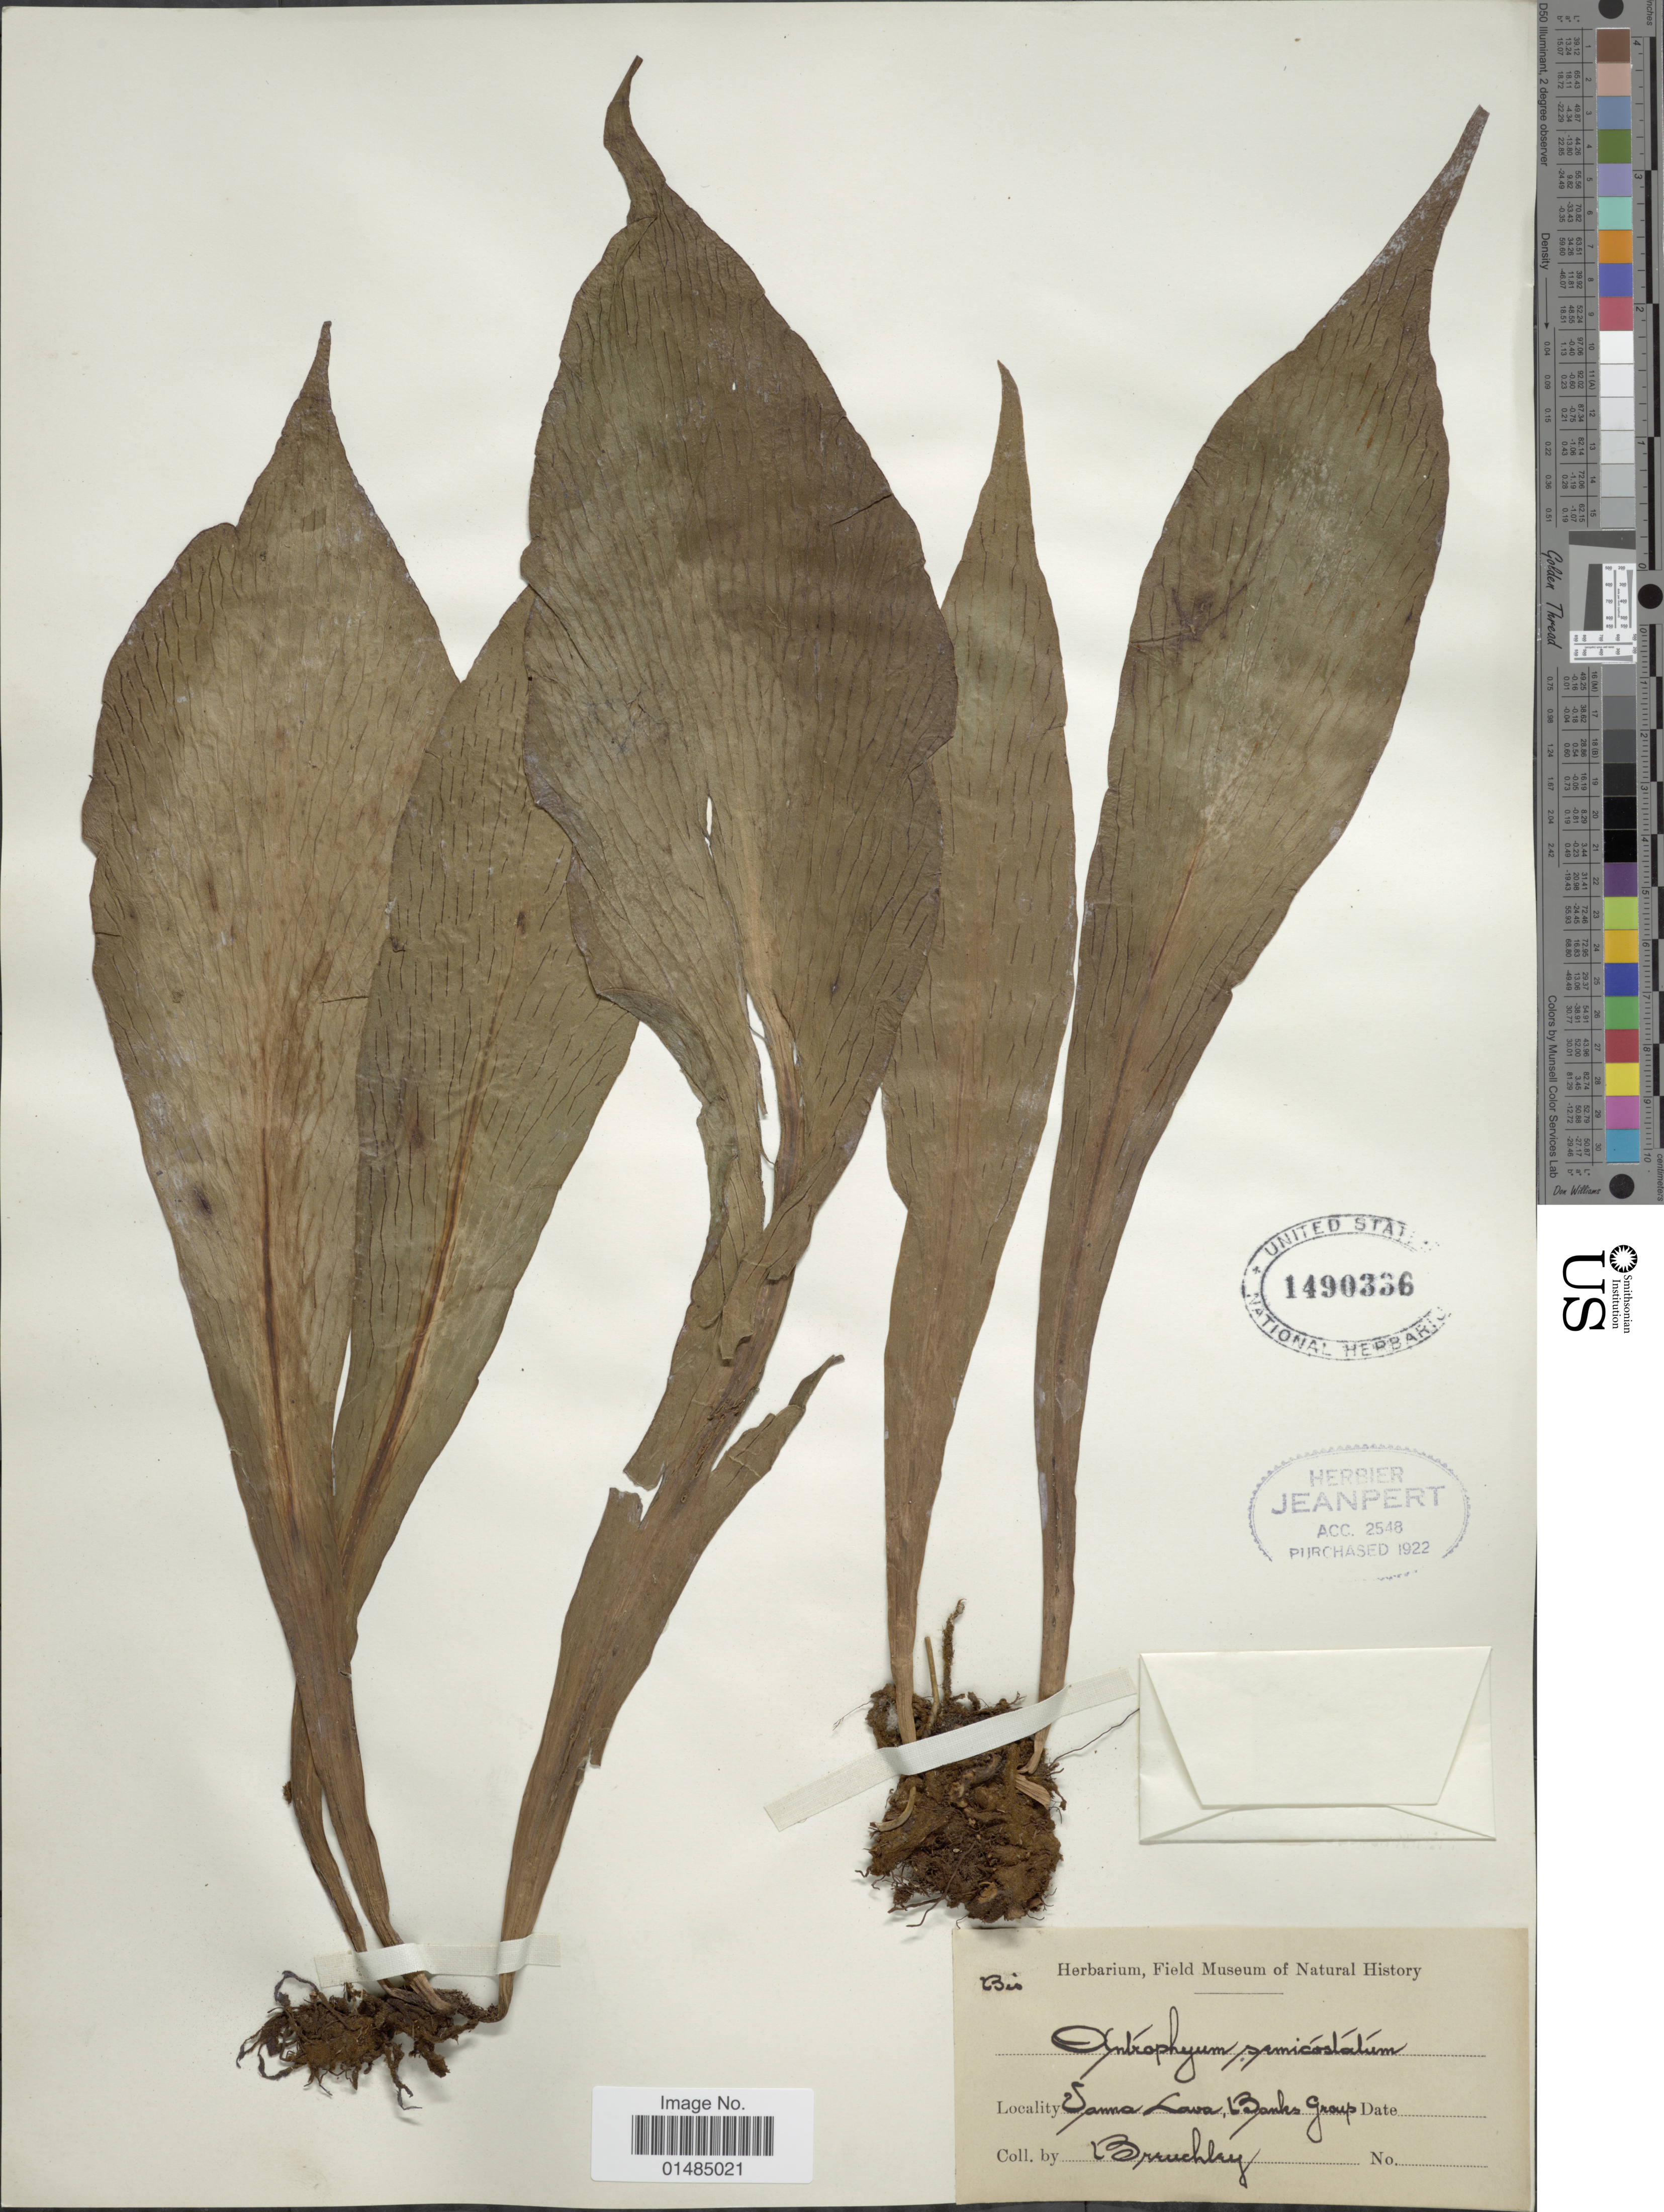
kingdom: Plantae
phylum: Tracheophyta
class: Polypodiopsida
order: Polypodiales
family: Pteridaceae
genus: Antrophyum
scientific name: Antrophyum alatum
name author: Brack. in Wilkes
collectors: Bruchley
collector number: Bis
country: Vanuatu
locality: Sama Lava, Banks Group [interpreted]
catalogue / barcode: US 1490336